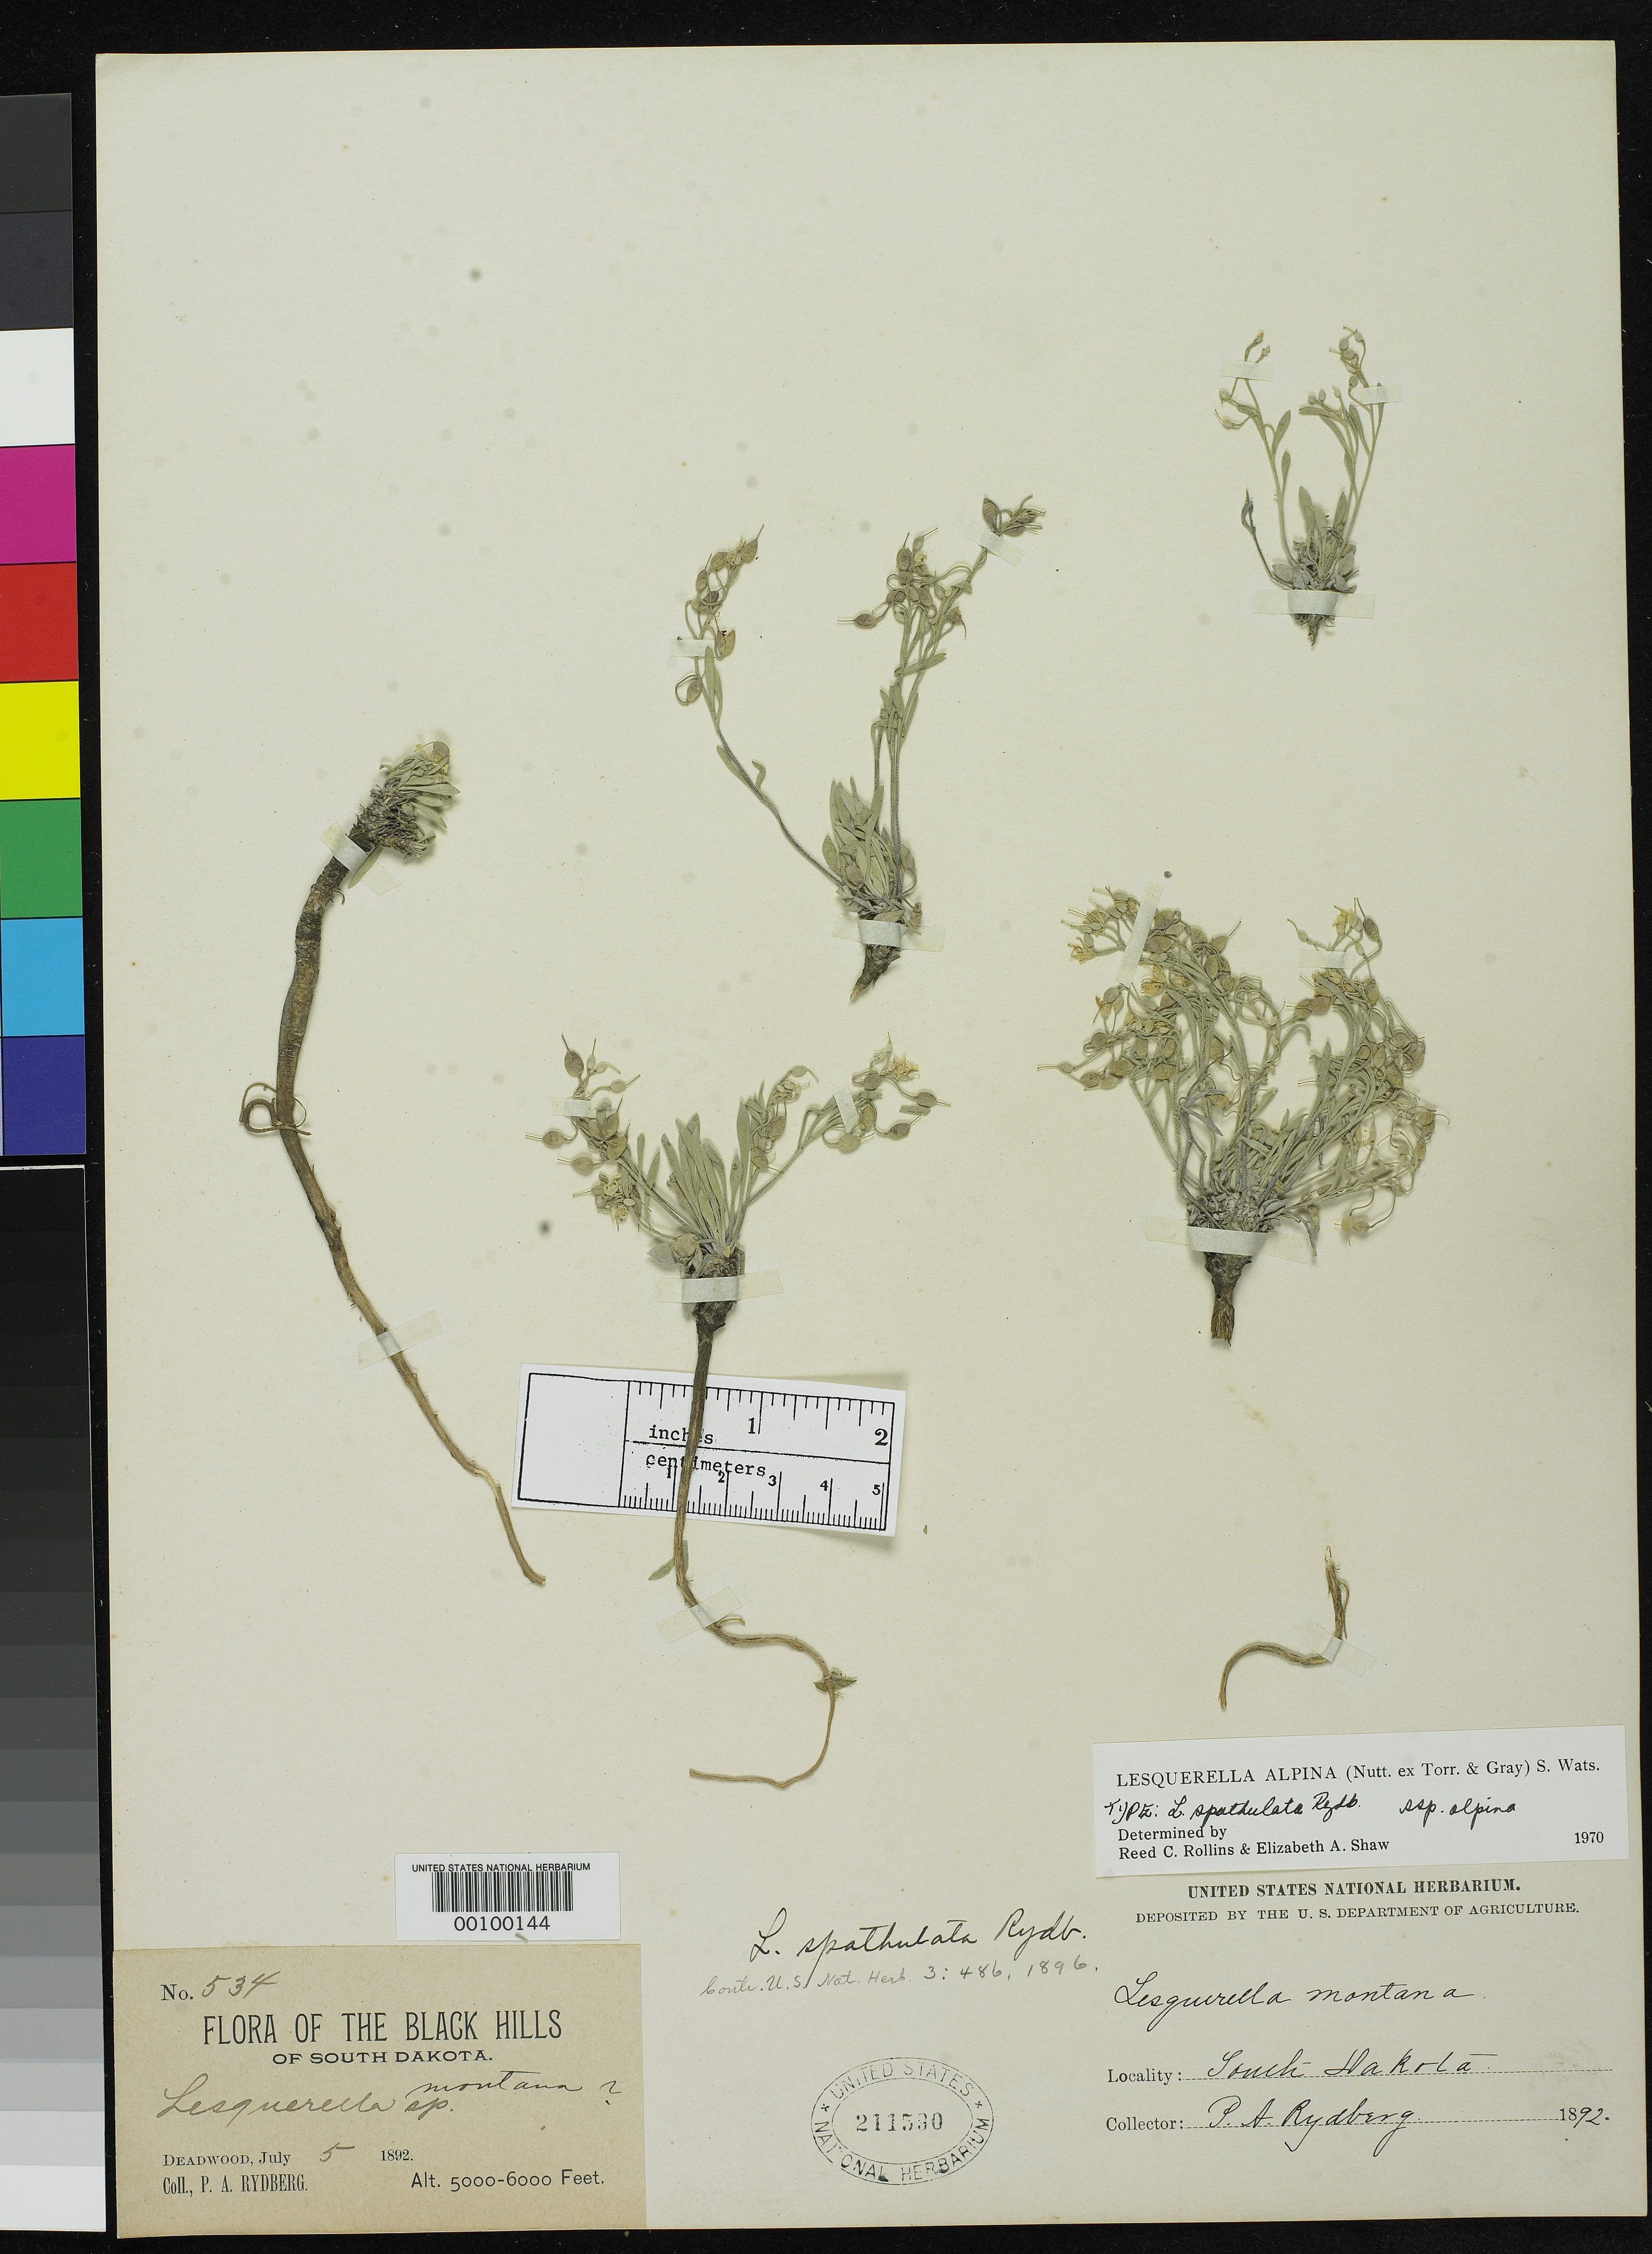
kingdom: Plantae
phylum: Tracheophyta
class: Magnoliopsida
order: Brassicales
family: Brassicaceae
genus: Lesquerella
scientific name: Lesquerella spatulata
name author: Rydb.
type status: Holotype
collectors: P. A. Rydberg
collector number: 534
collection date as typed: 05 Jul 1892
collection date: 1892-07-05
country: United States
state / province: South Dakota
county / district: Lawrence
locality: Deadwood.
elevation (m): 1600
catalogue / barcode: US 211590